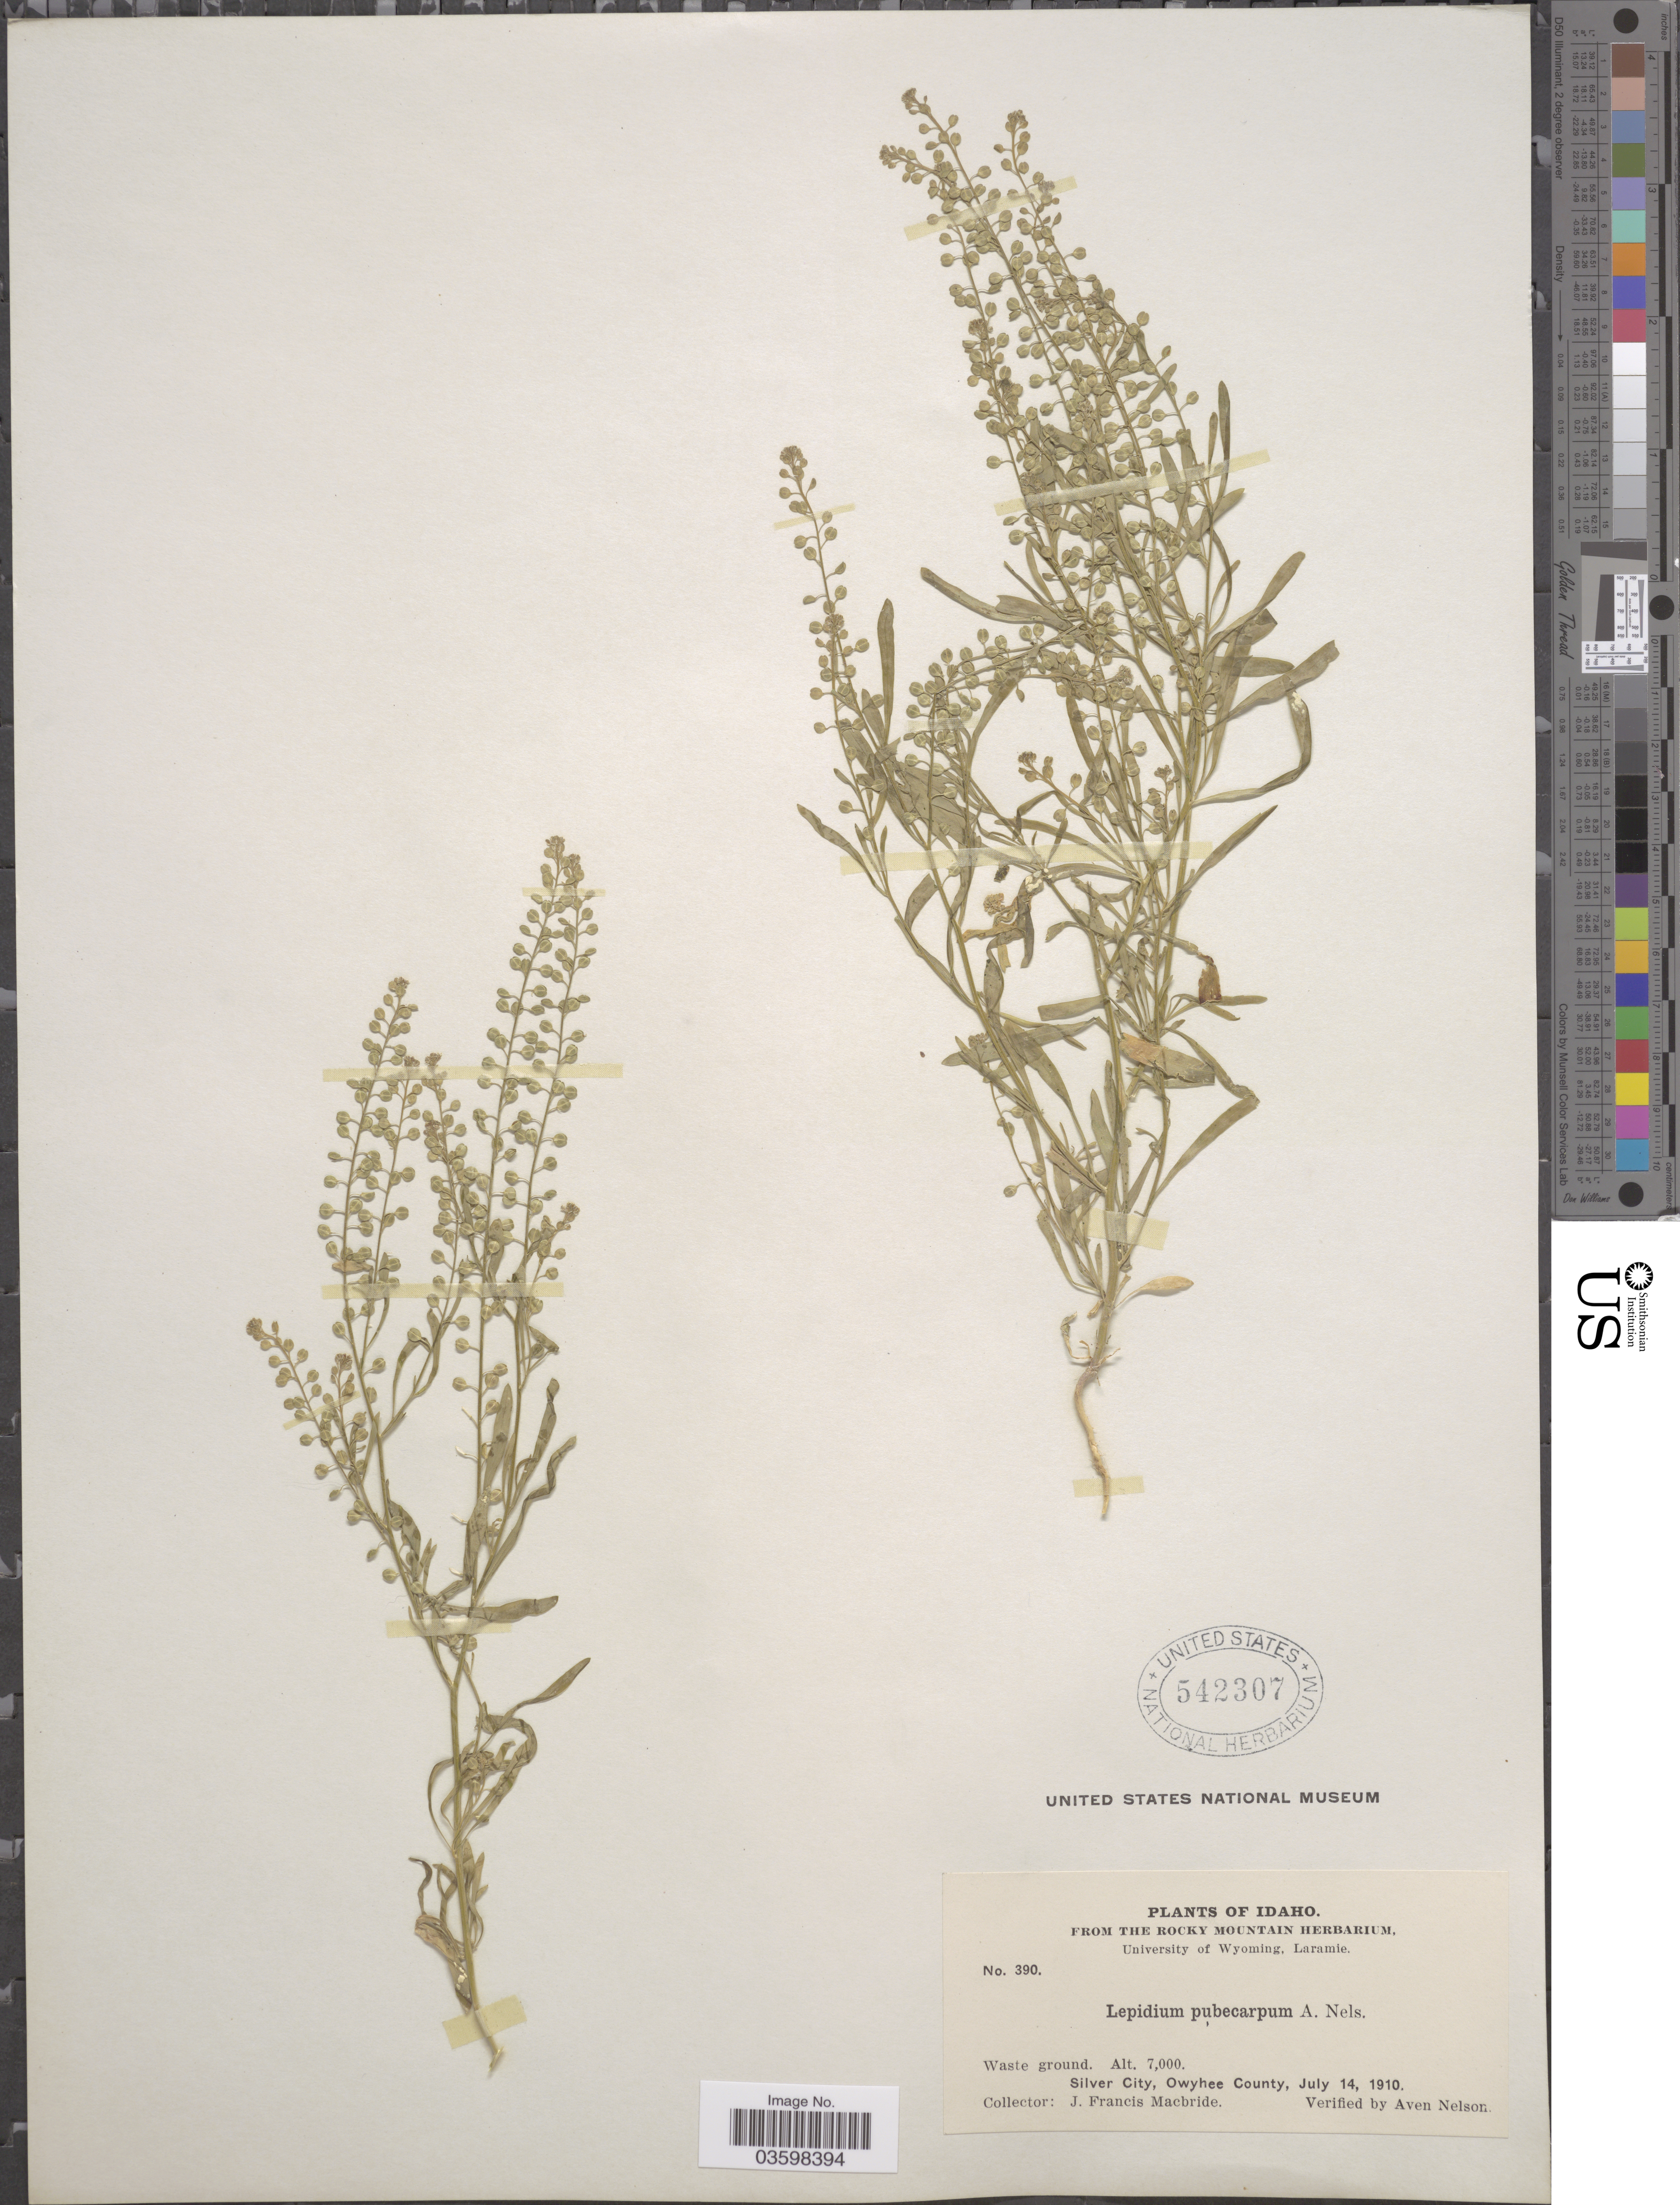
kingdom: Plantae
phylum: Tracheophyta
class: Magnoliopsida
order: Brassicales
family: Brassicaceae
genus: Lepidium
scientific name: Lepidium densiflorum var. pubecarpum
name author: (A. Nelson) Thell.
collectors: J. F. Macbride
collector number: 390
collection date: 1910-07-14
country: United States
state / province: Idaho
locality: Silver City, Owyhee County.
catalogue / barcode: US 542307